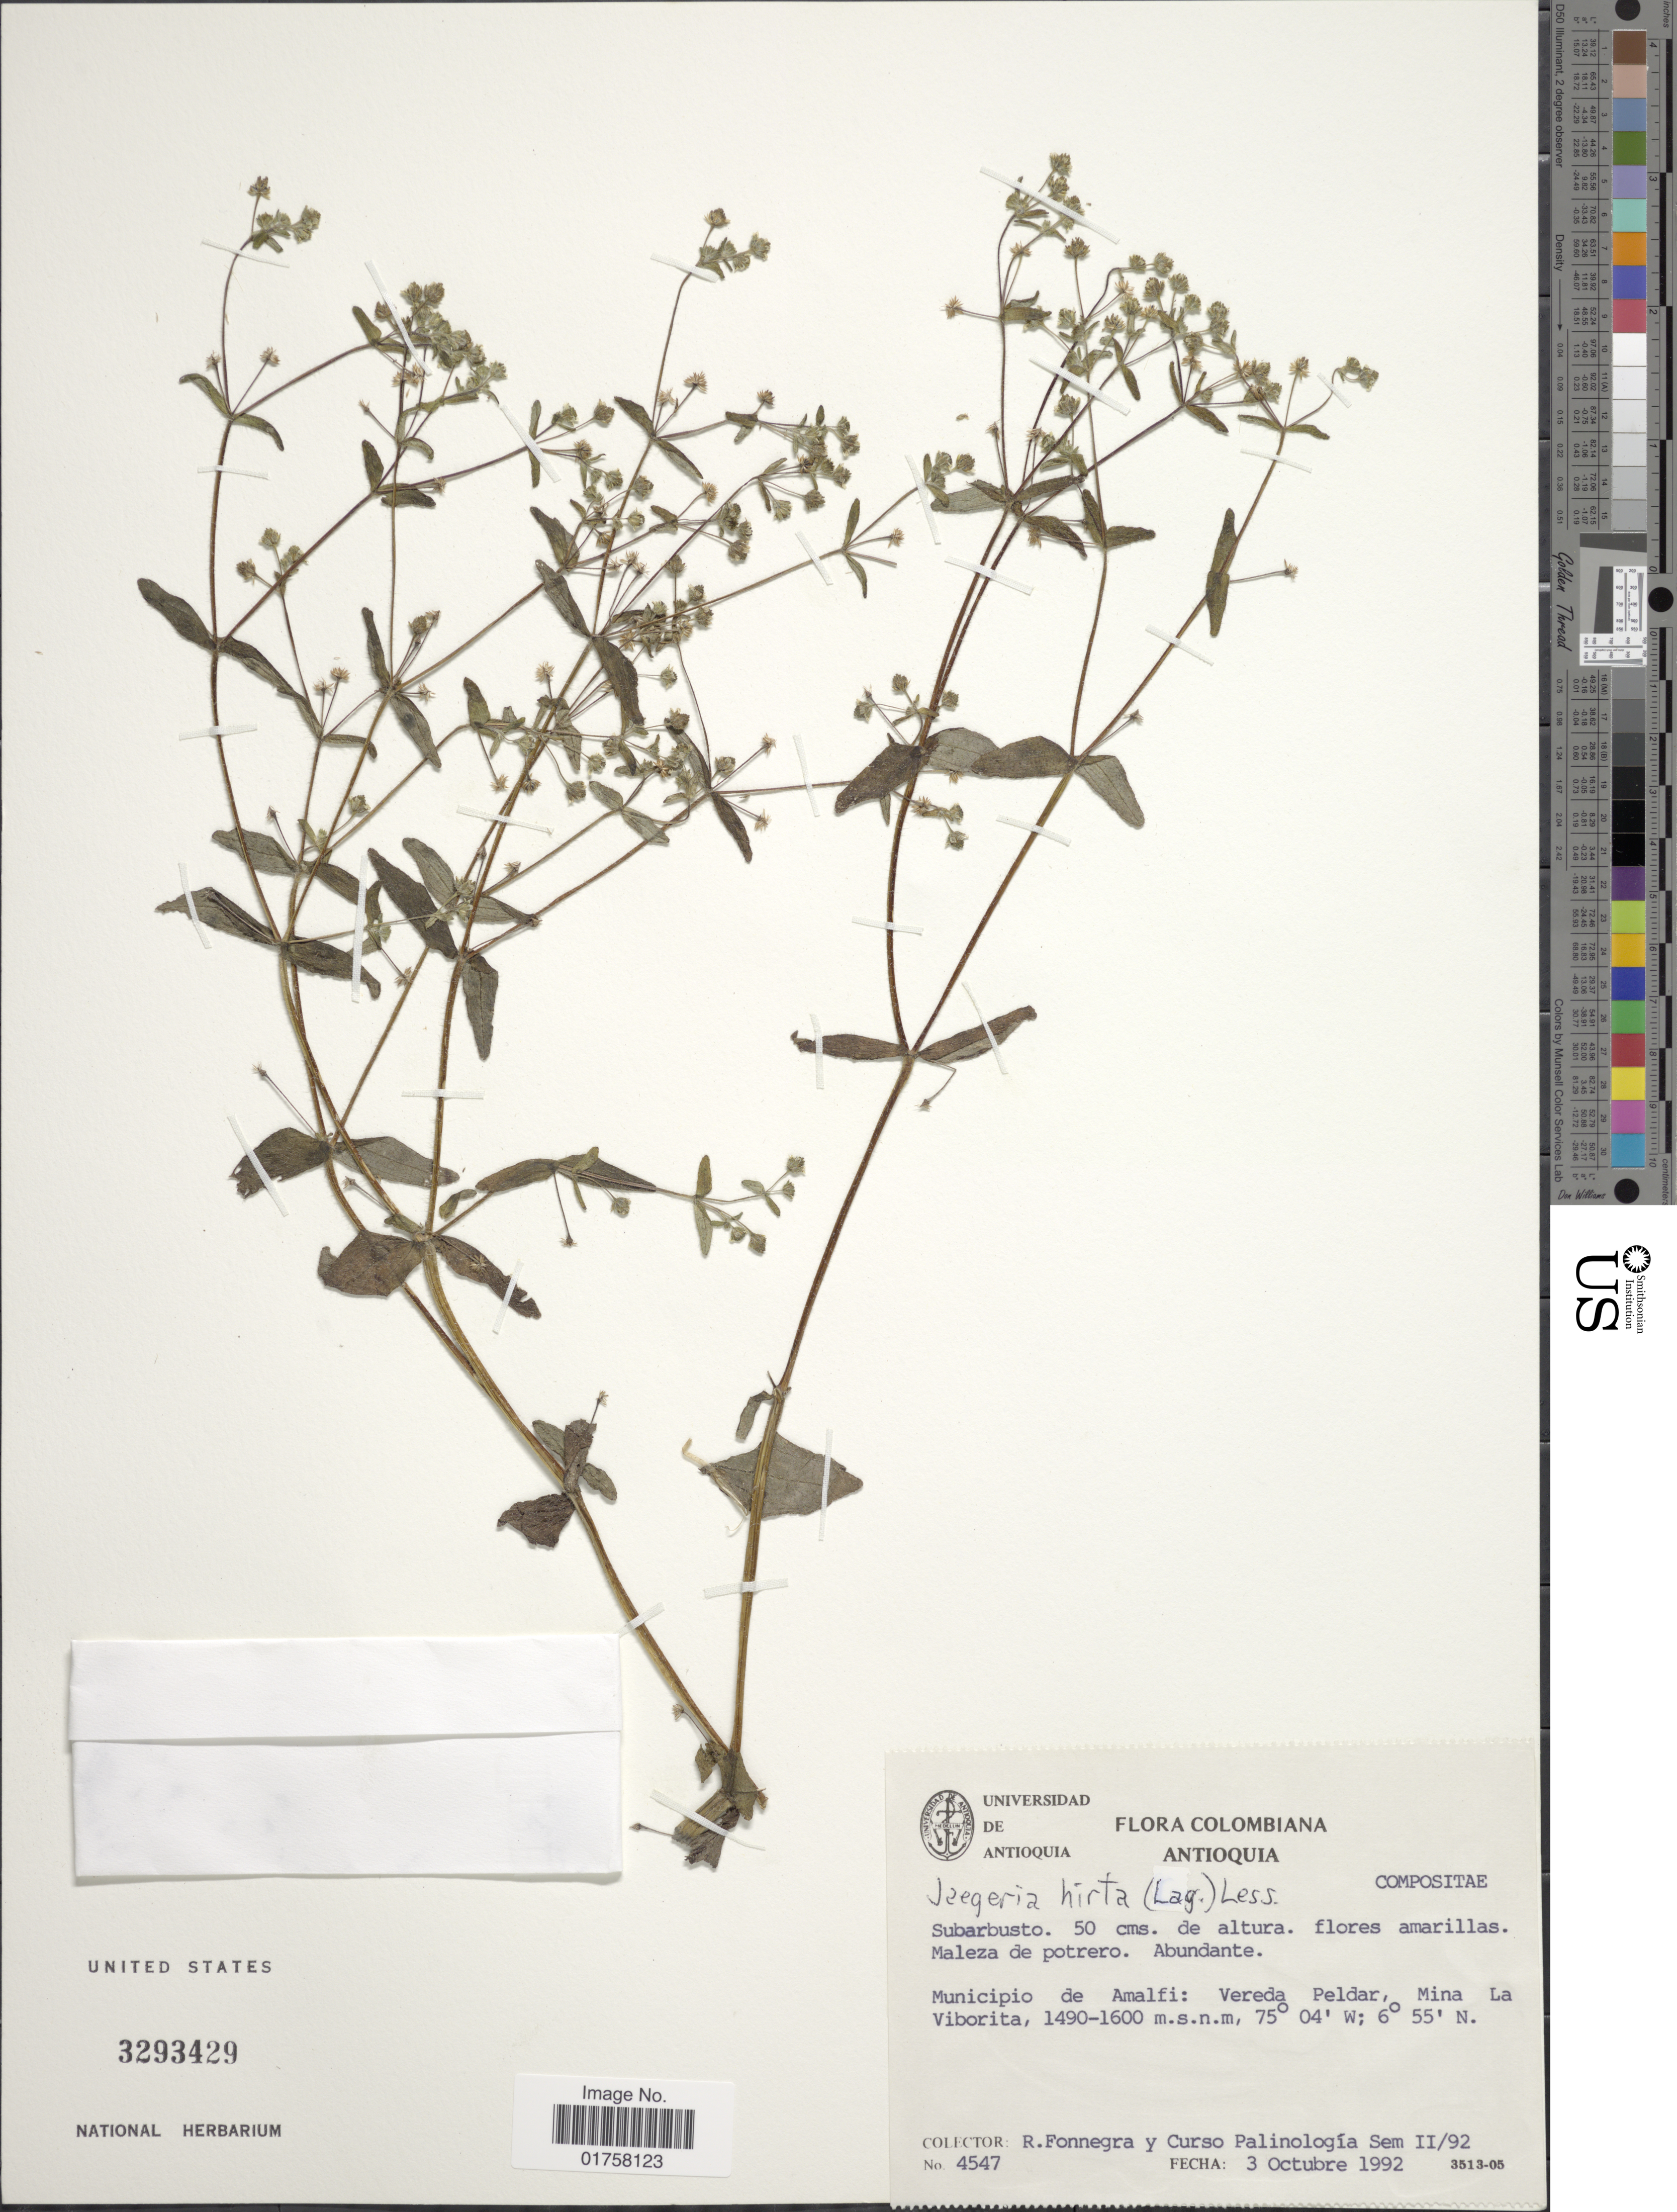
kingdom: Plantae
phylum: Tracheophyta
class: Magnoliopsida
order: Asterales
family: Asteraceae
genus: Jaegeria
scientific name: Jaegeria hirta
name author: (Lag.) Less.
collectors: R. Fonnegra G. & Curso Palinología Sem II/92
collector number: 4547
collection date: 1992-10-03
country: Colombia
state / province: Antioquia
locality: Municipio de Amalfi: Vereda Peldar, Mina La Viborita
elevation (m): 1490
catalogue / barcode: US 3293429